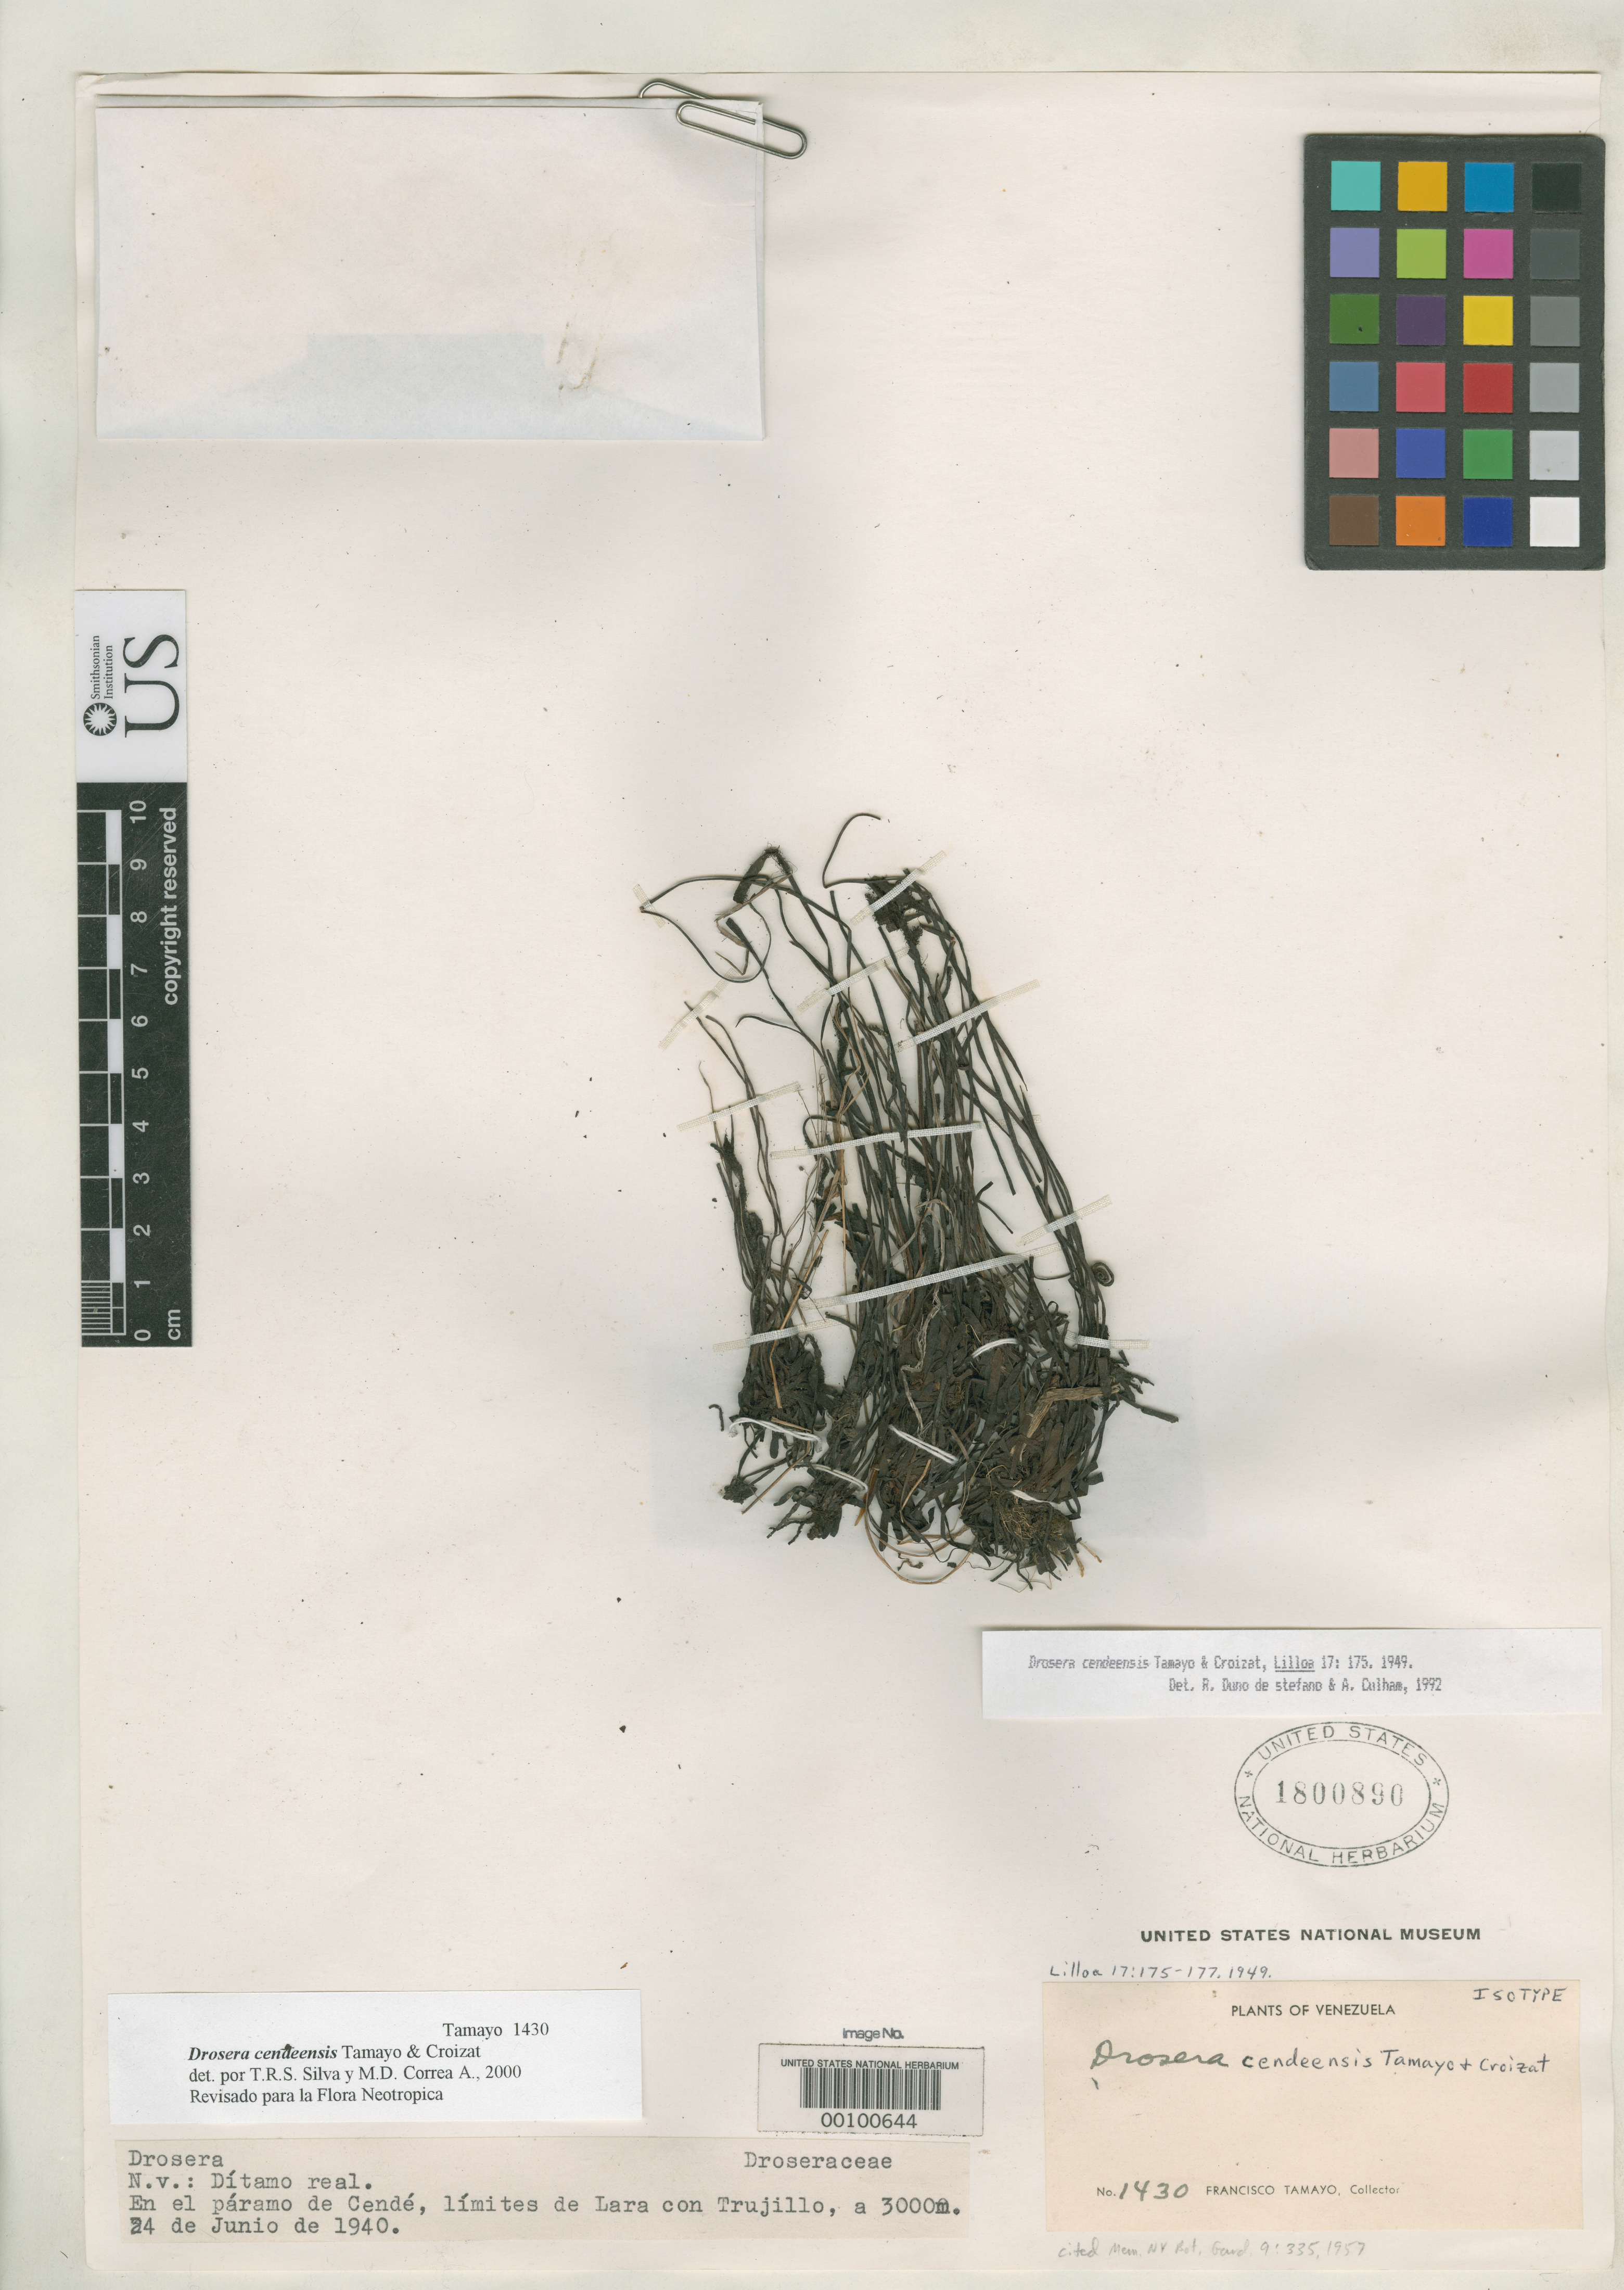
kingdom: Plantae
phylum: Tracheophyta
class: Magnoliopsida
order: Caryophyllales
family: Droseraceae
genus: Drosera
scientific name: Drosera cendeensis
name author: Tamayo & Croizat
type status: Isotype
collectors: F. Tamayo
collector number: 1430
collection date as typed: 24 Jun 1940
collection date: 1940-06-24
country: Venezuela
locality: Cende, Lara con Trujillo.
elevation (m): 3000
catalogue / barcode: US 1800890